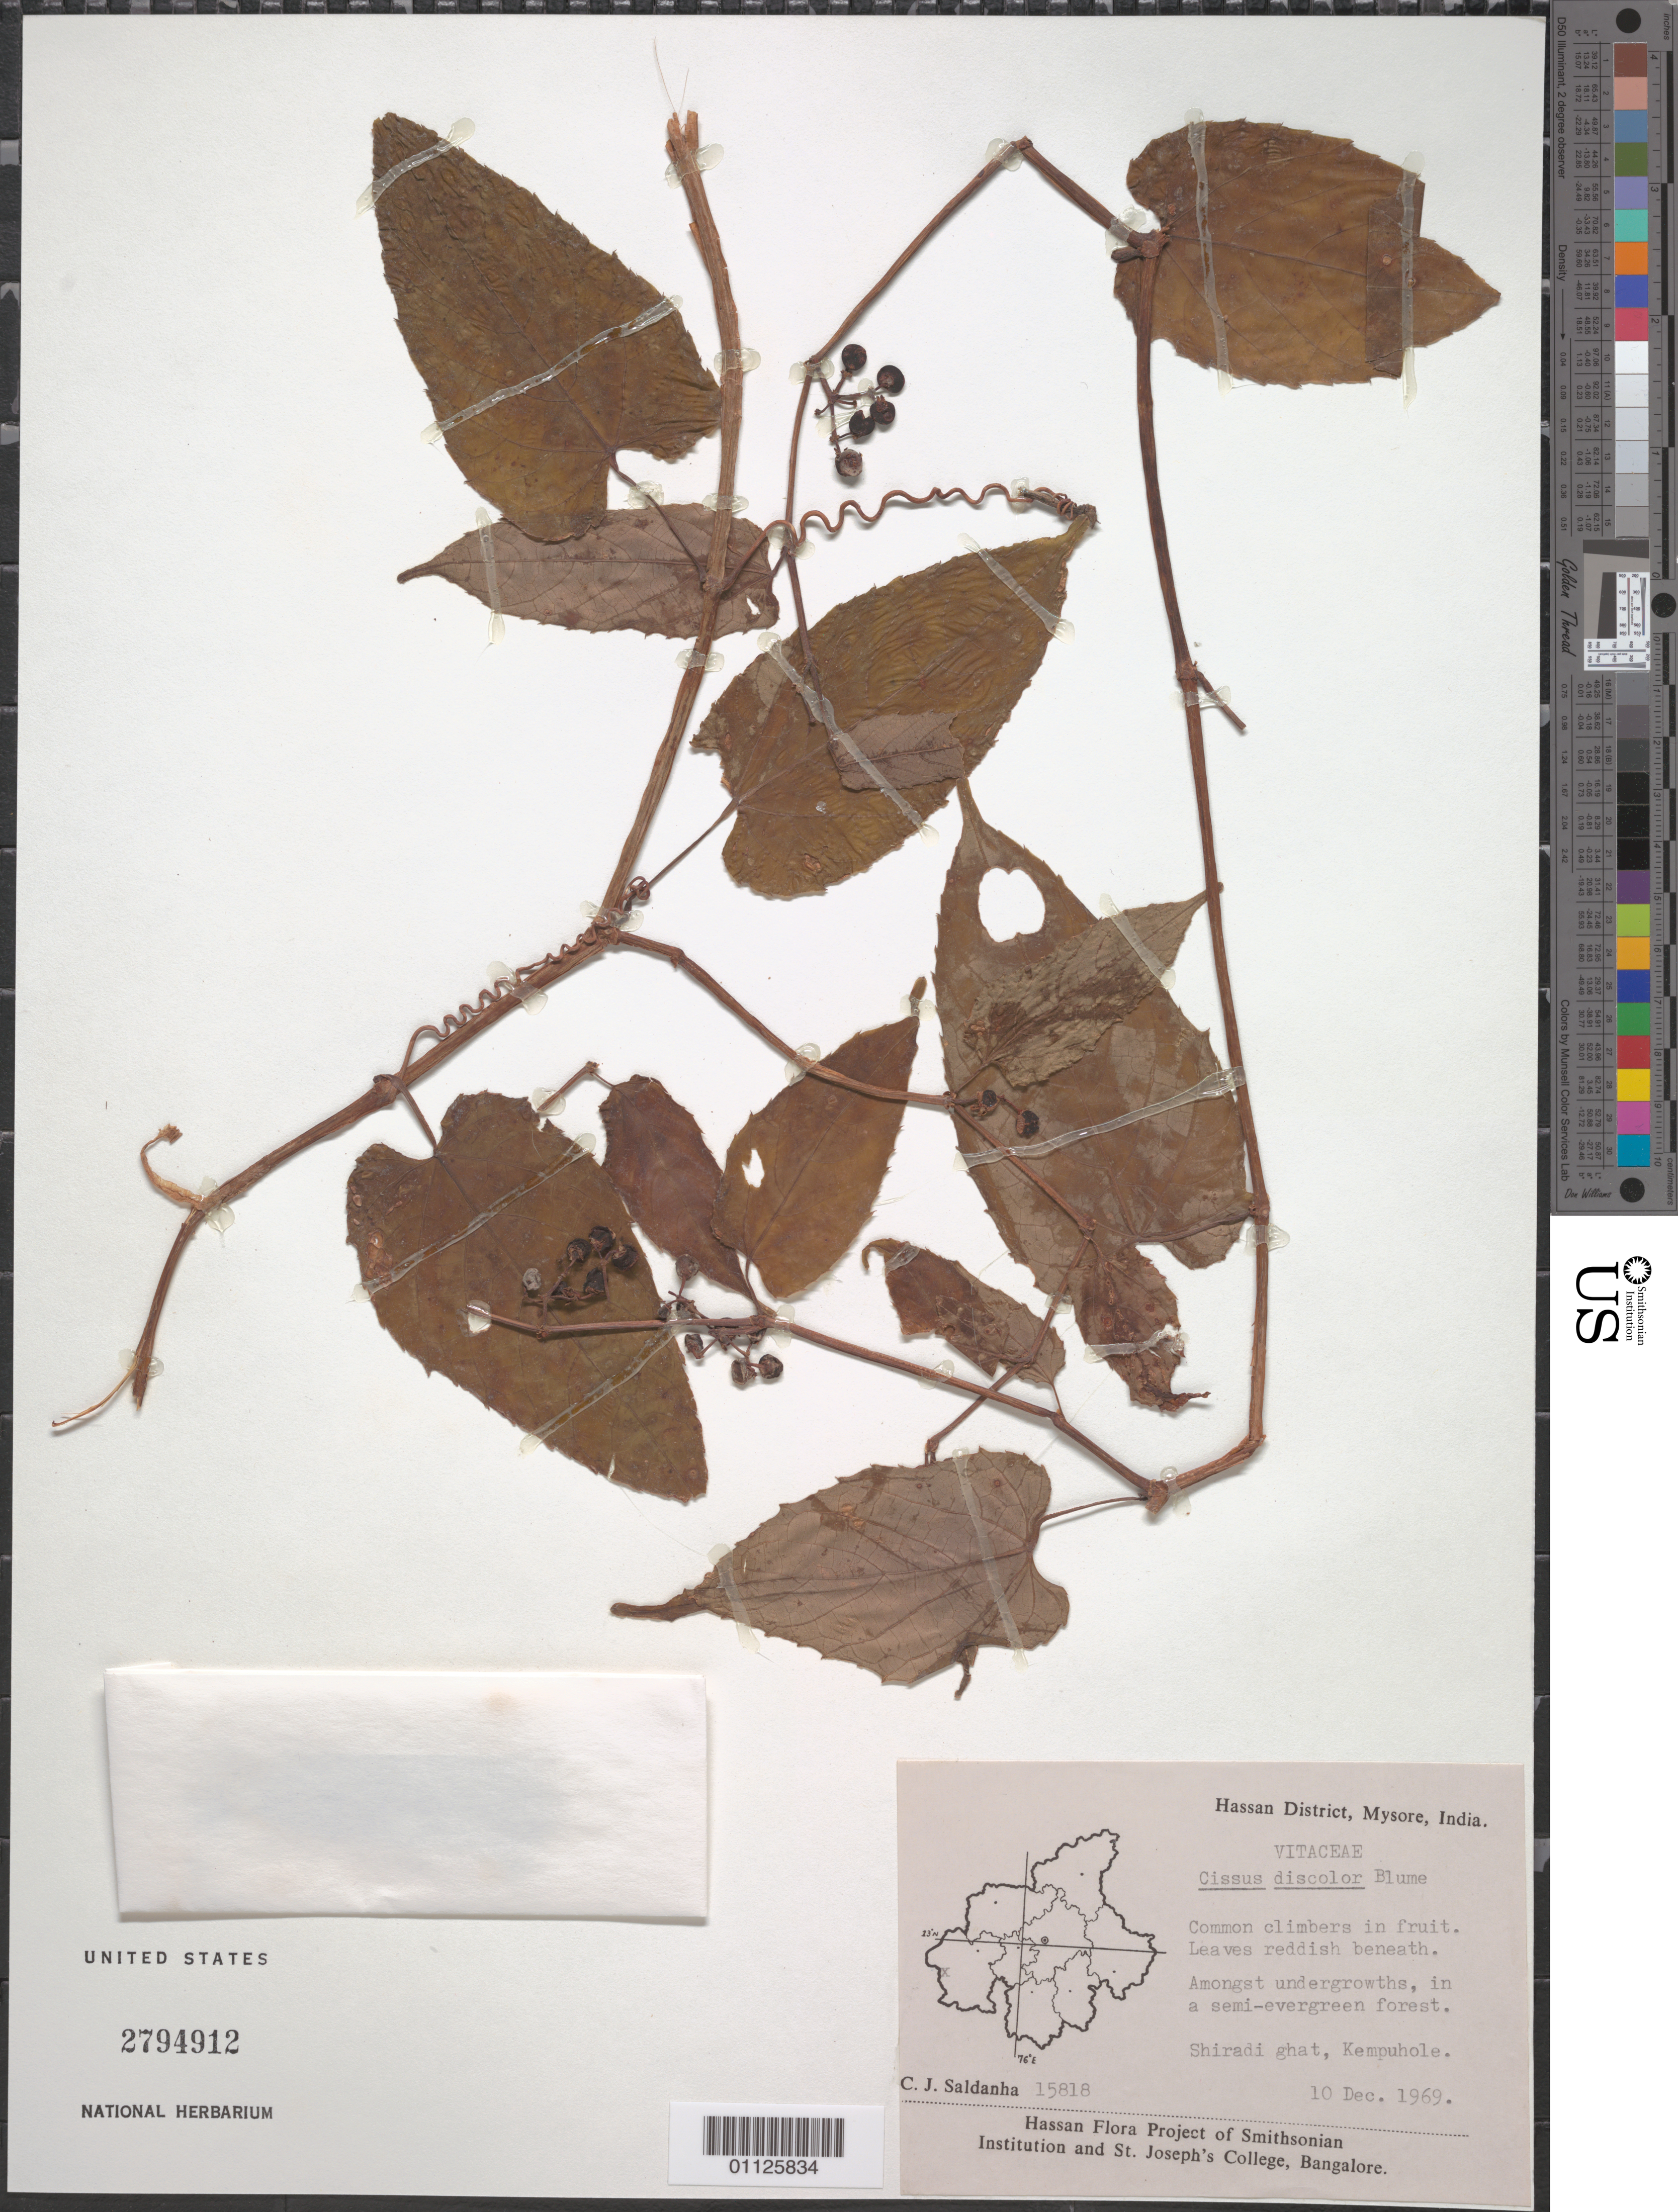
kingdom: Plantae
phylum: Tracheophyta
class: Magnoliopsida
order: Vitales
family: Vitaceae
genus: Cissus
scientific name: Cissus discolor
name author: Blume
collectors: C. J. Saldanha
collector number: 15818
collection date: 1969-12-10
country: India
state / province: Karnataka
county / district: Mysore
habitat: Common climbers. Amongst undergrowths,in a semi-evergreen forest.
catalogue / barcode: US 2794912